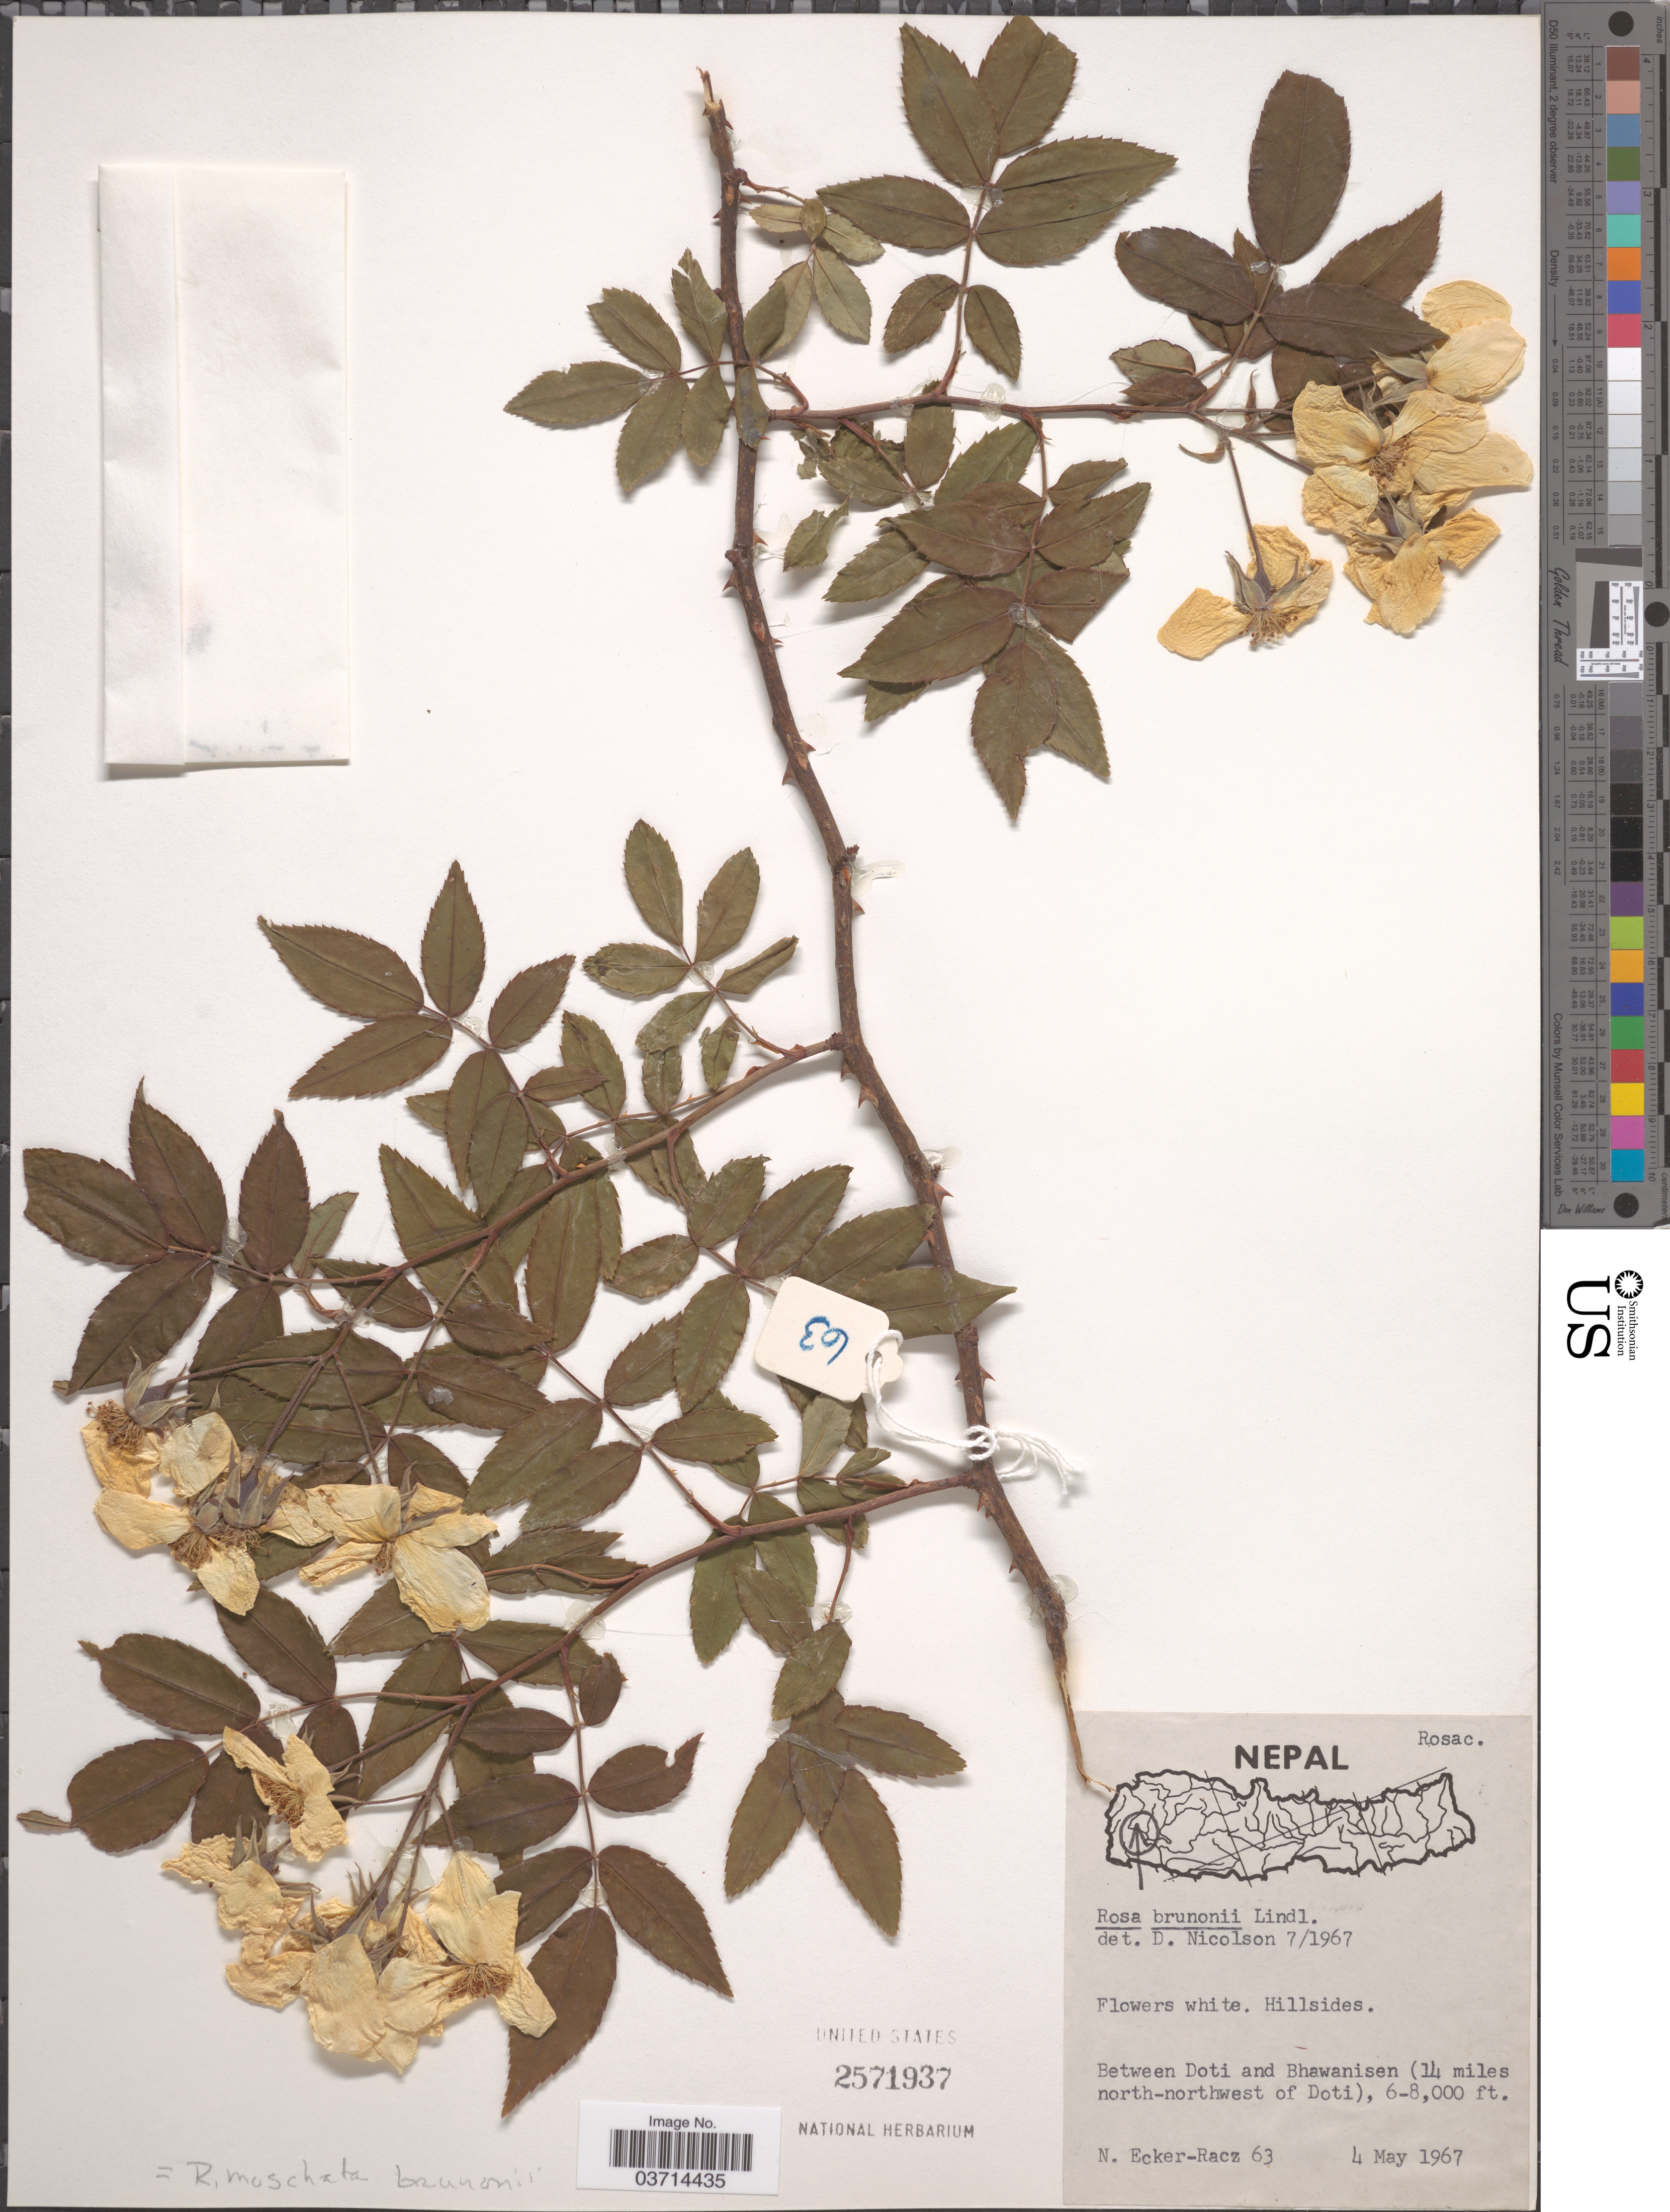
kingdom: Plantae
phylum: Tracheophyta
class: Magnoliopsida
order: Rosales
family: Rosaceae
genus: Rosa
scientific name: Rosa brunonii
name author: Lindl.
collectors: N. Ecker-Racz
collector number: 63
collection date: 1967-05-04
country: Nepal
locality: Between Doti and Bhawanisen (14 miles north- northwest of Doti).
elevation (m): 1829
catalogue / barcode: US 2571937